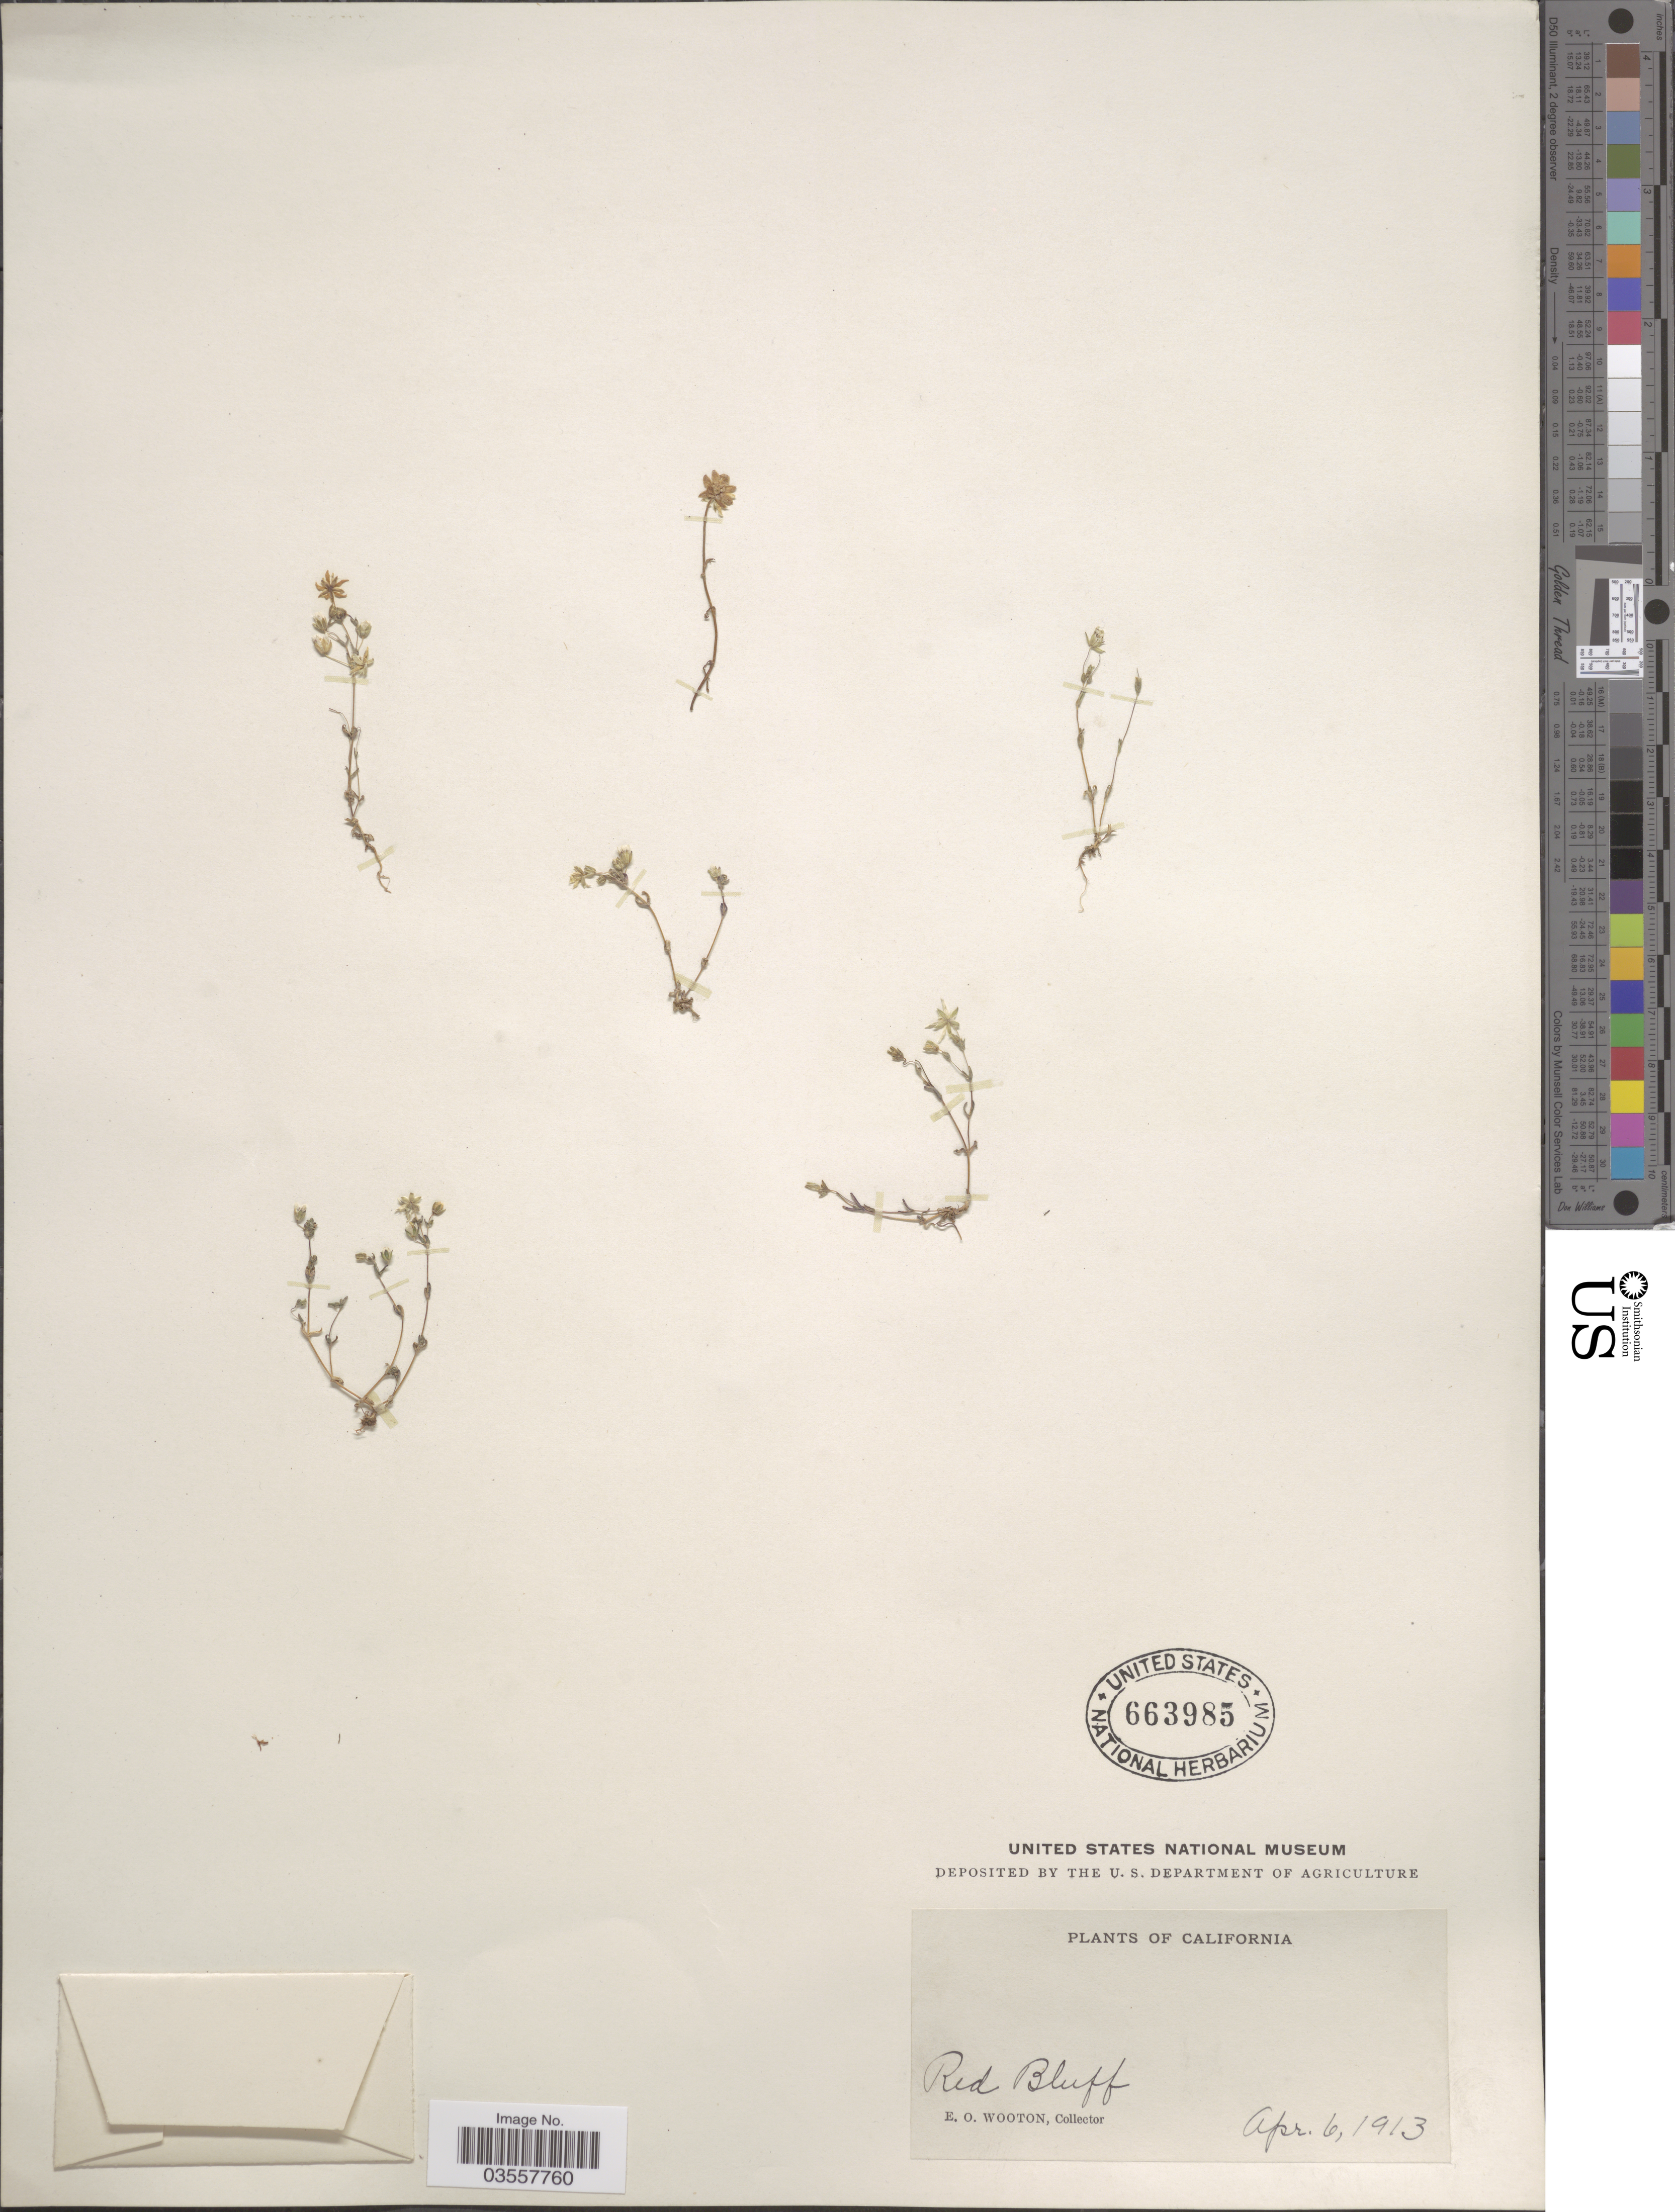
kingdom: Plantae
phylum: Tracheophyta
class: Magnoliopsida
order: Caryophyllales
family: Caryophyllaceae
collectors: E. O. Wooton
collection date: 1913-04-06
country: United States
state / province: California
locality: Red Bluff.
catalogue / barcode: US 663985